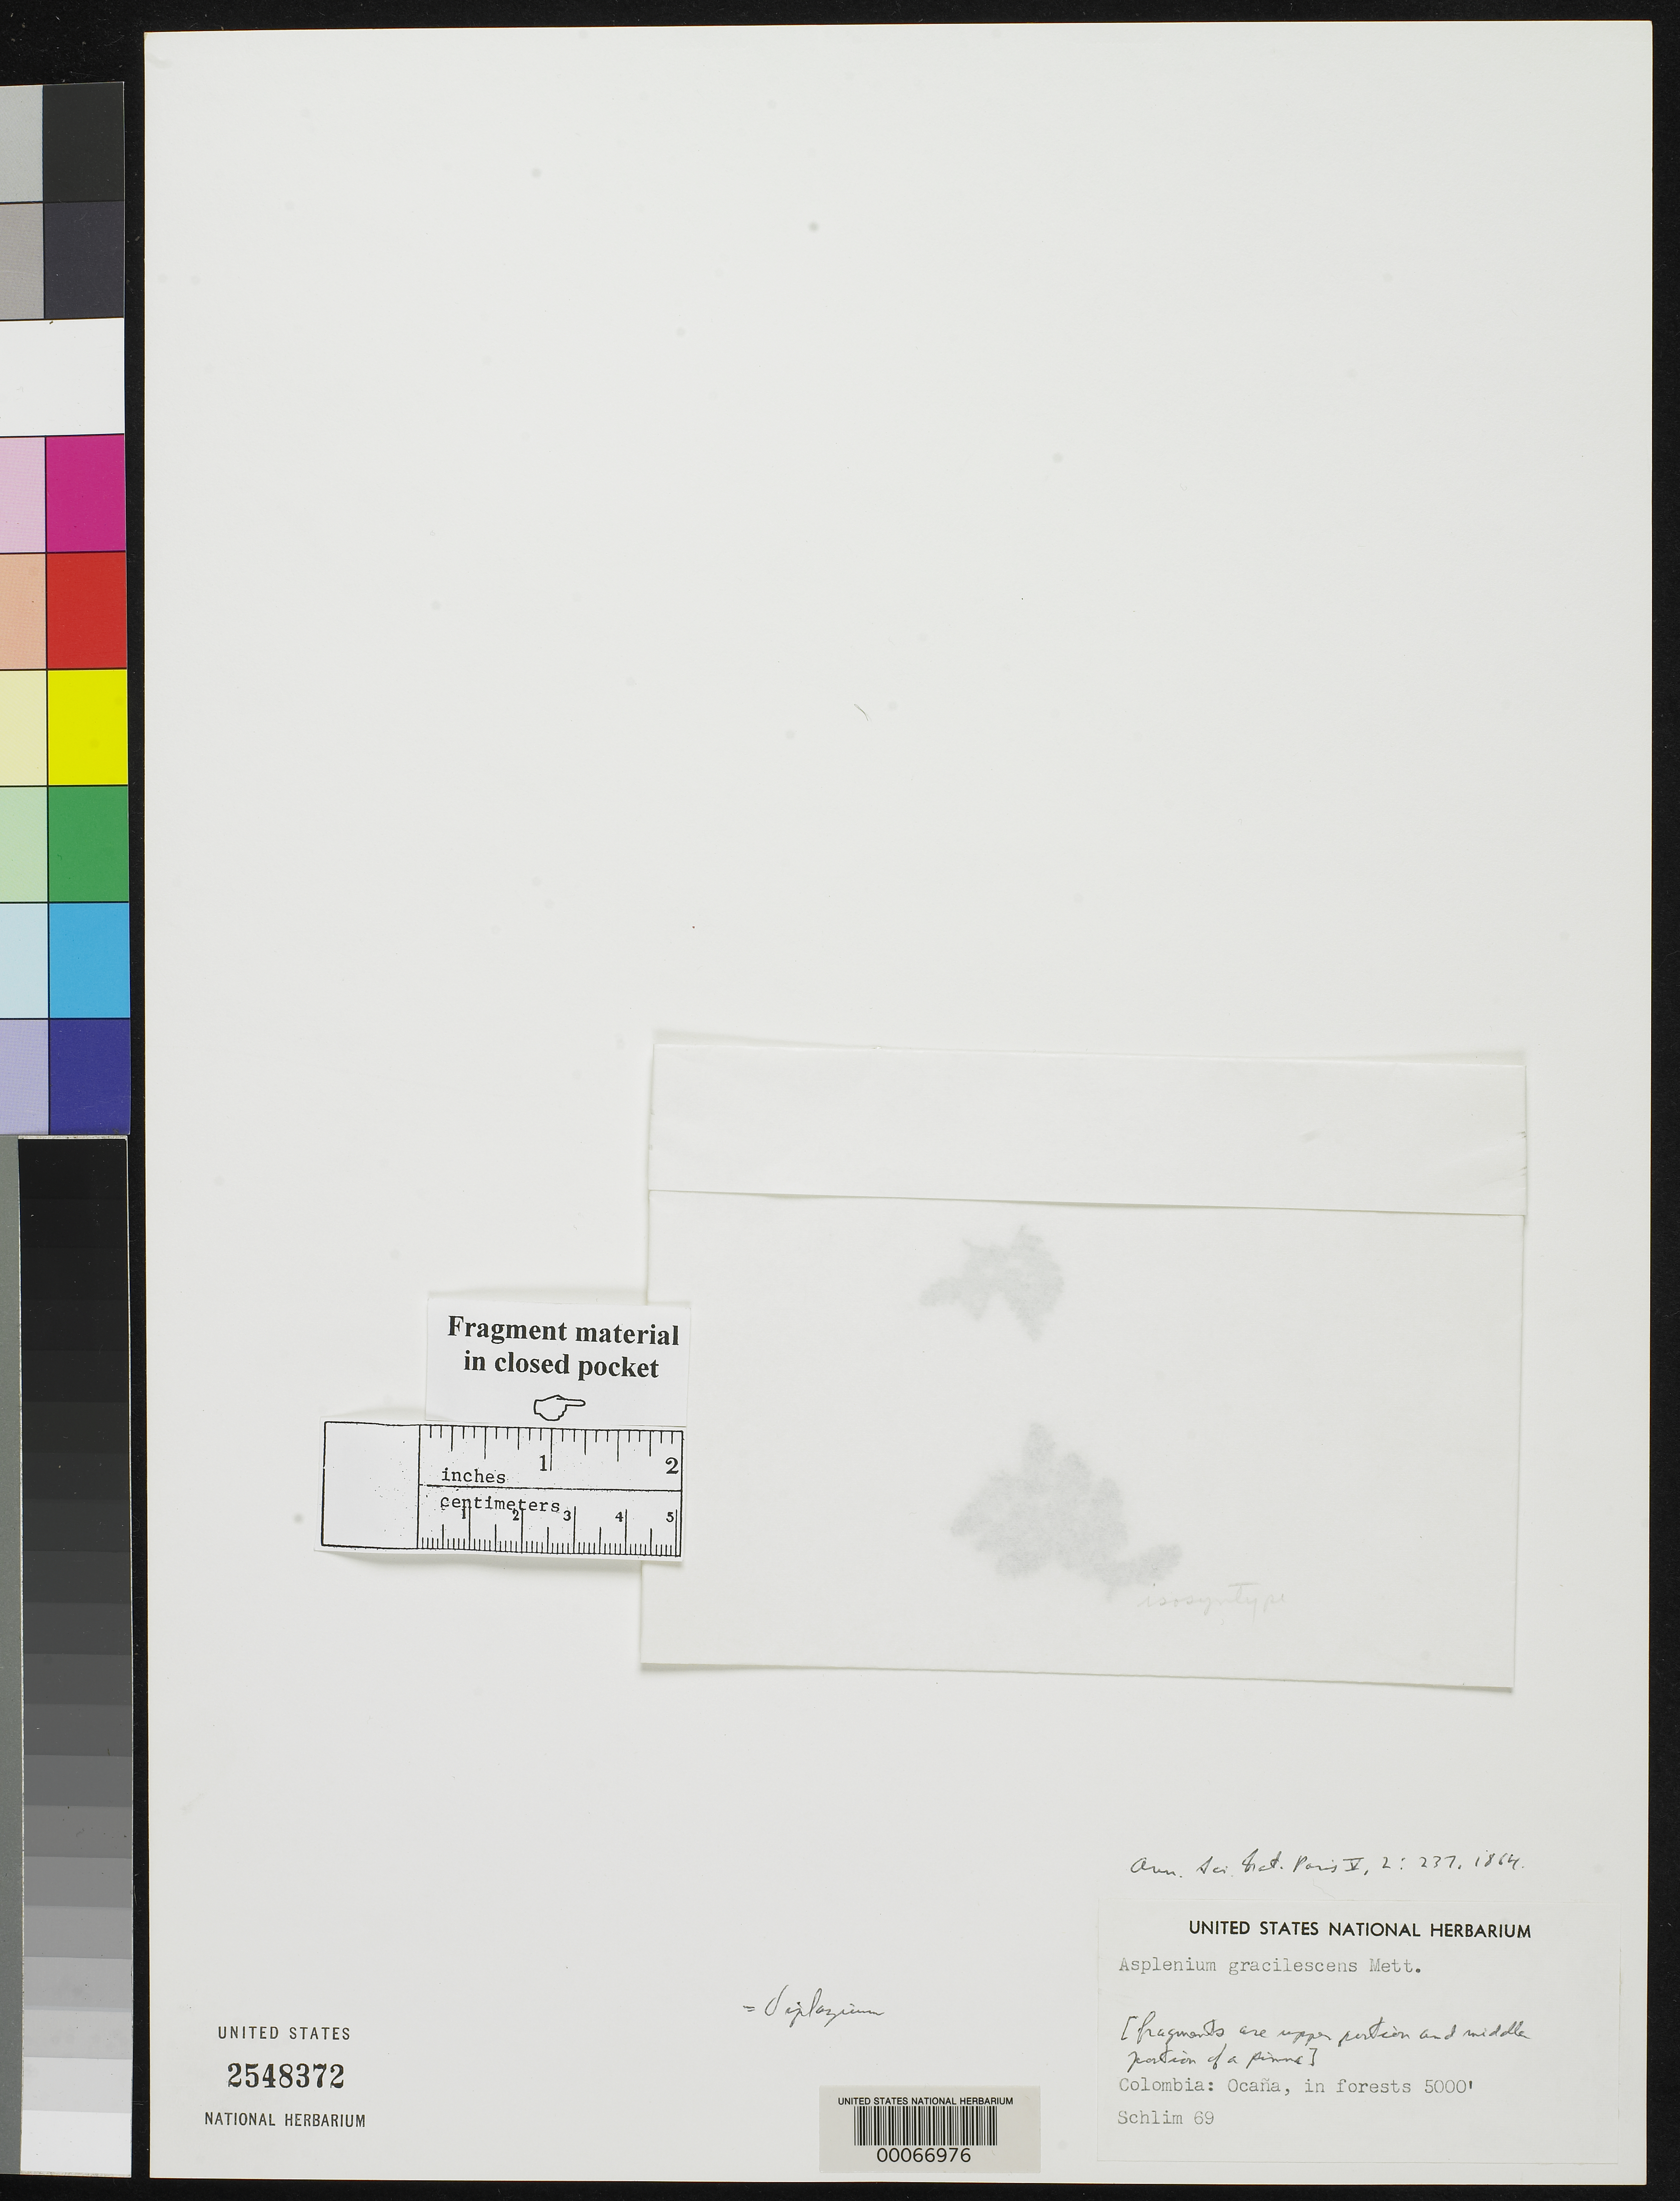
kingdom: Plantae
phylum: Tracheophyta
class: Polypodiopsida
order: Polypodiales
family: Aspleniaceae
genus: Asplenium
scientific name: Asplenium gracilescens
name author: Mett.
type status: Isosyntype Fragment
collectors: L. Schlim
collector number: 69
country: Colombia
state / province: Norte de Santander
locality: Ocana.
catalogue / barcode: US 2548372